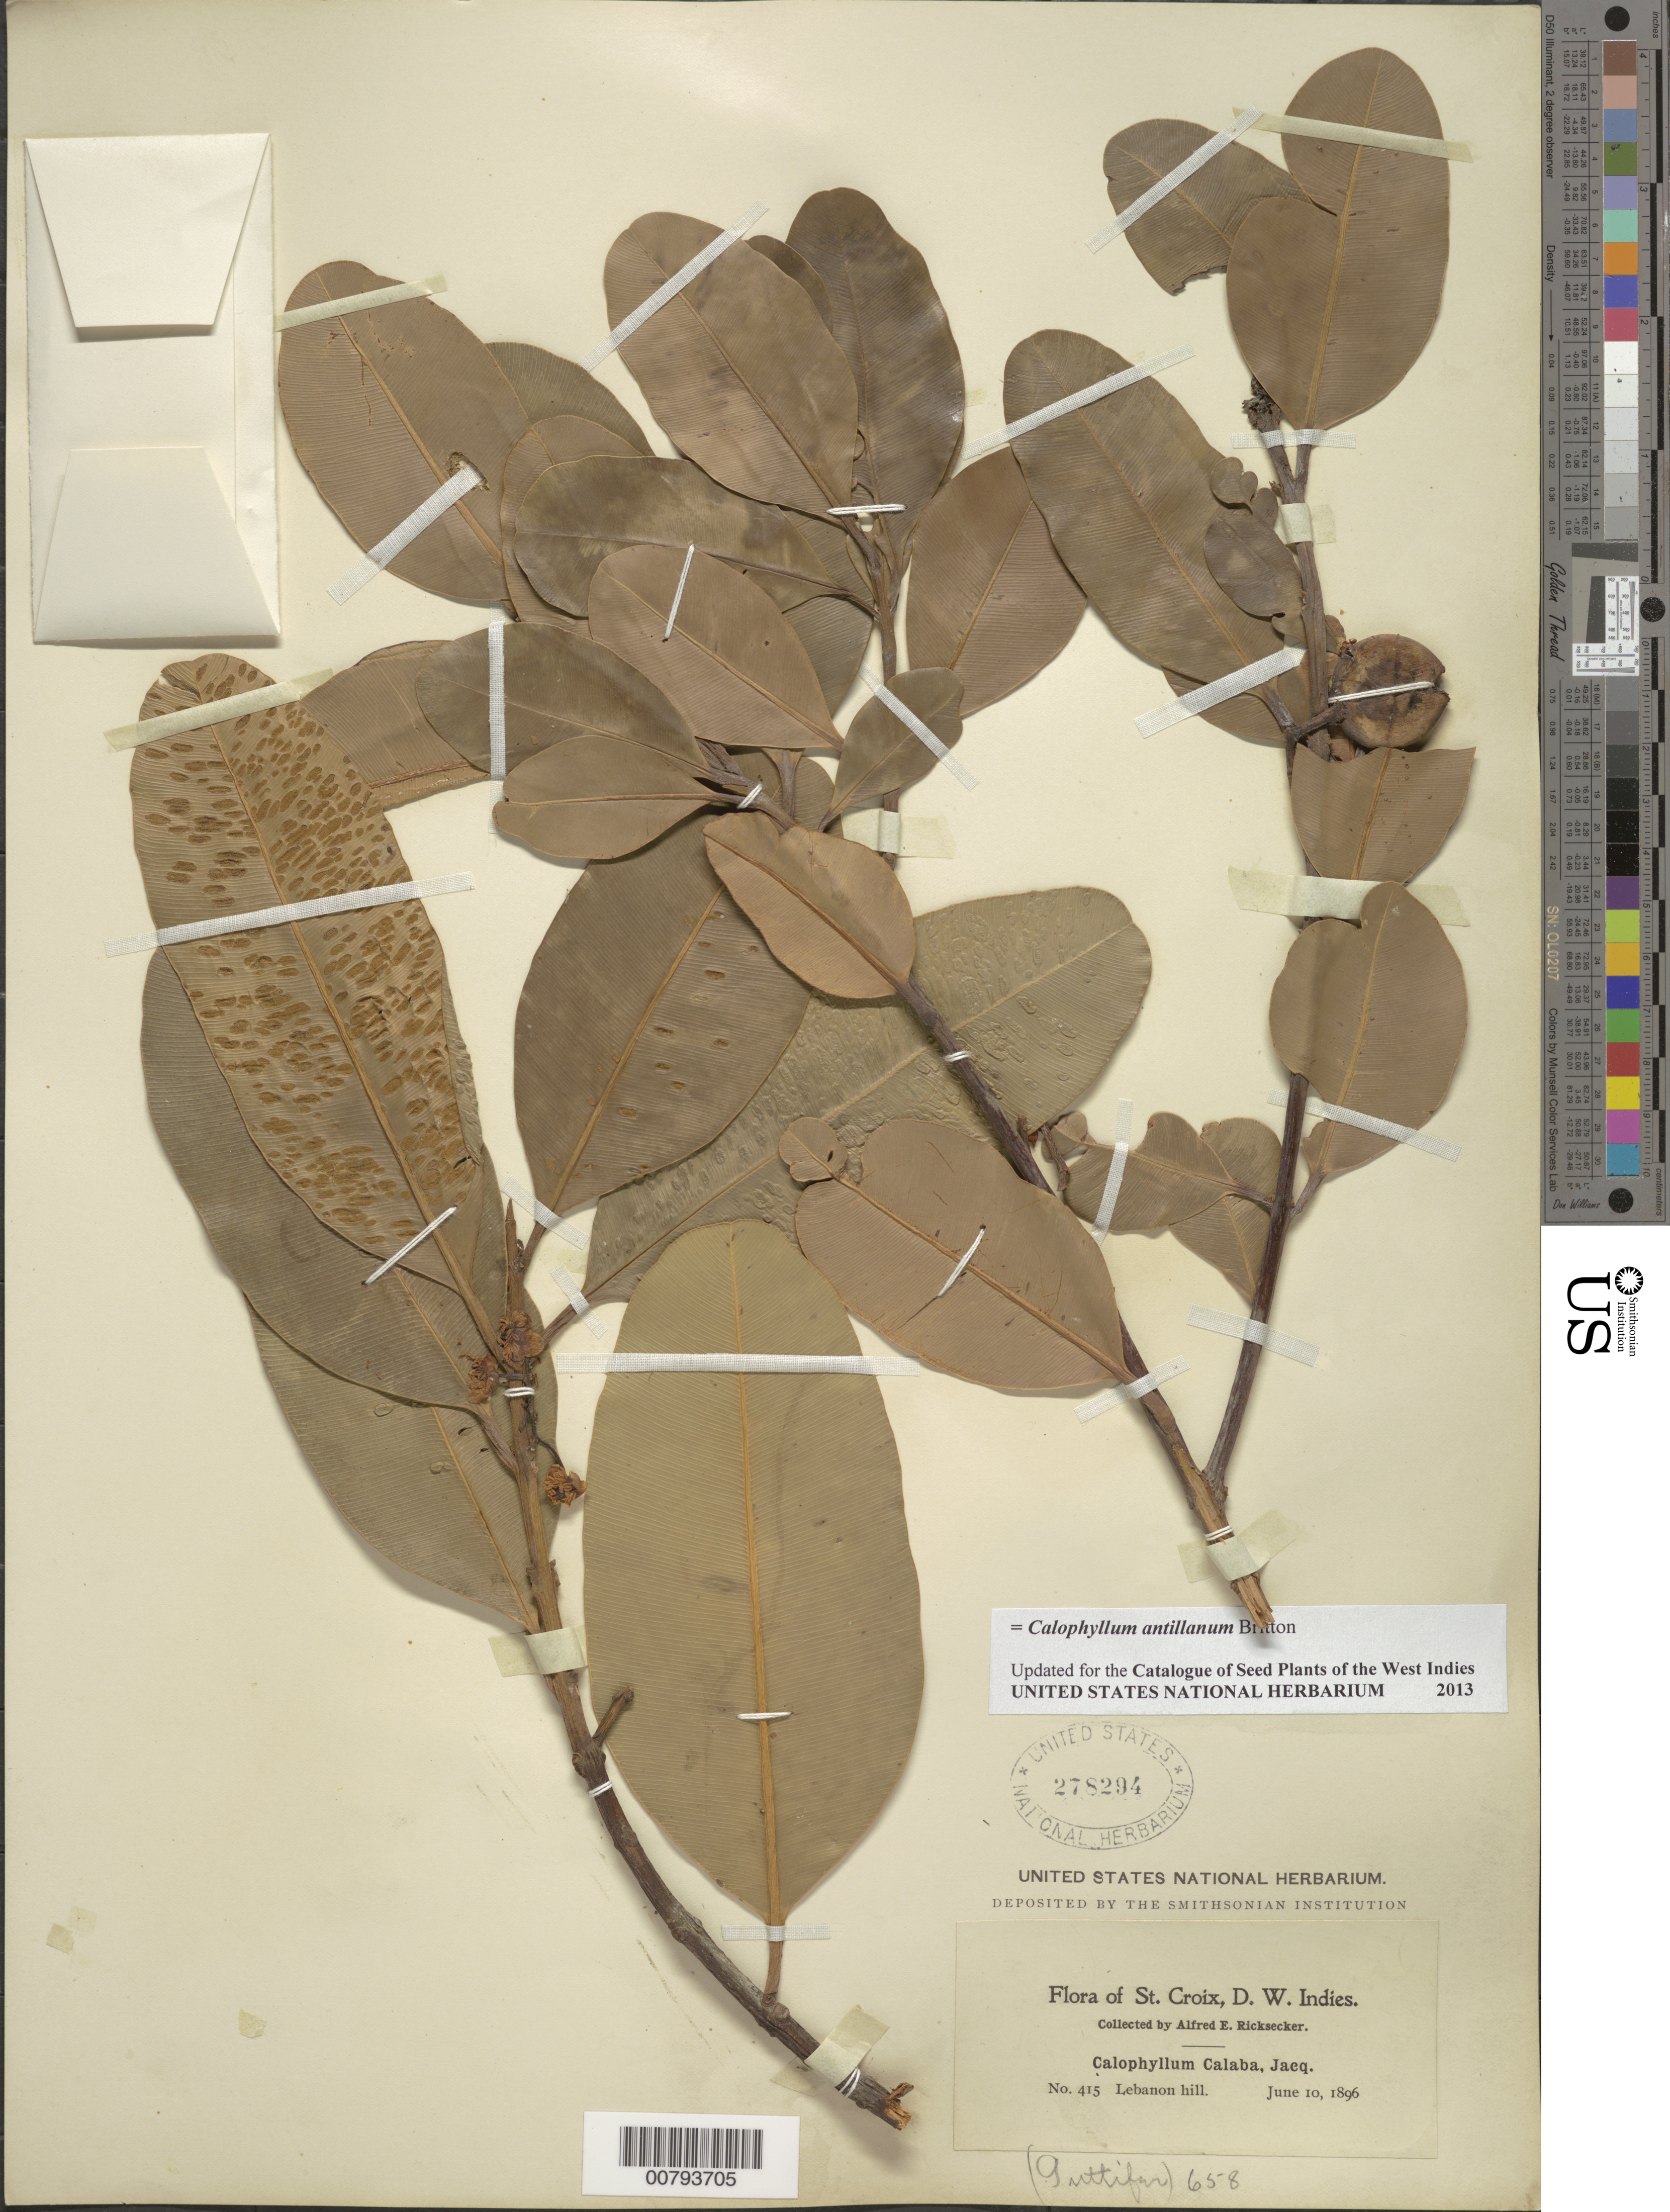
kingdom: Plantae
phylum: Tracheophyta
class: Magnoliopsida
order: Malpighiales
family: Calophyllaceae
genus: Calophyllum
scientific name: Calophyllum antillanum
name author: Britton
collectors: A. E. Ricksecker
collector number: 415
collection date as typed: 10 Jun 1896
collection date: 1896-06-10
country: U.S. Virgin Islands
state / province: St. Croix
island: St. Croix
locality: Lebanon hill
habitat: Hill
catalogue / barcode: US 278294